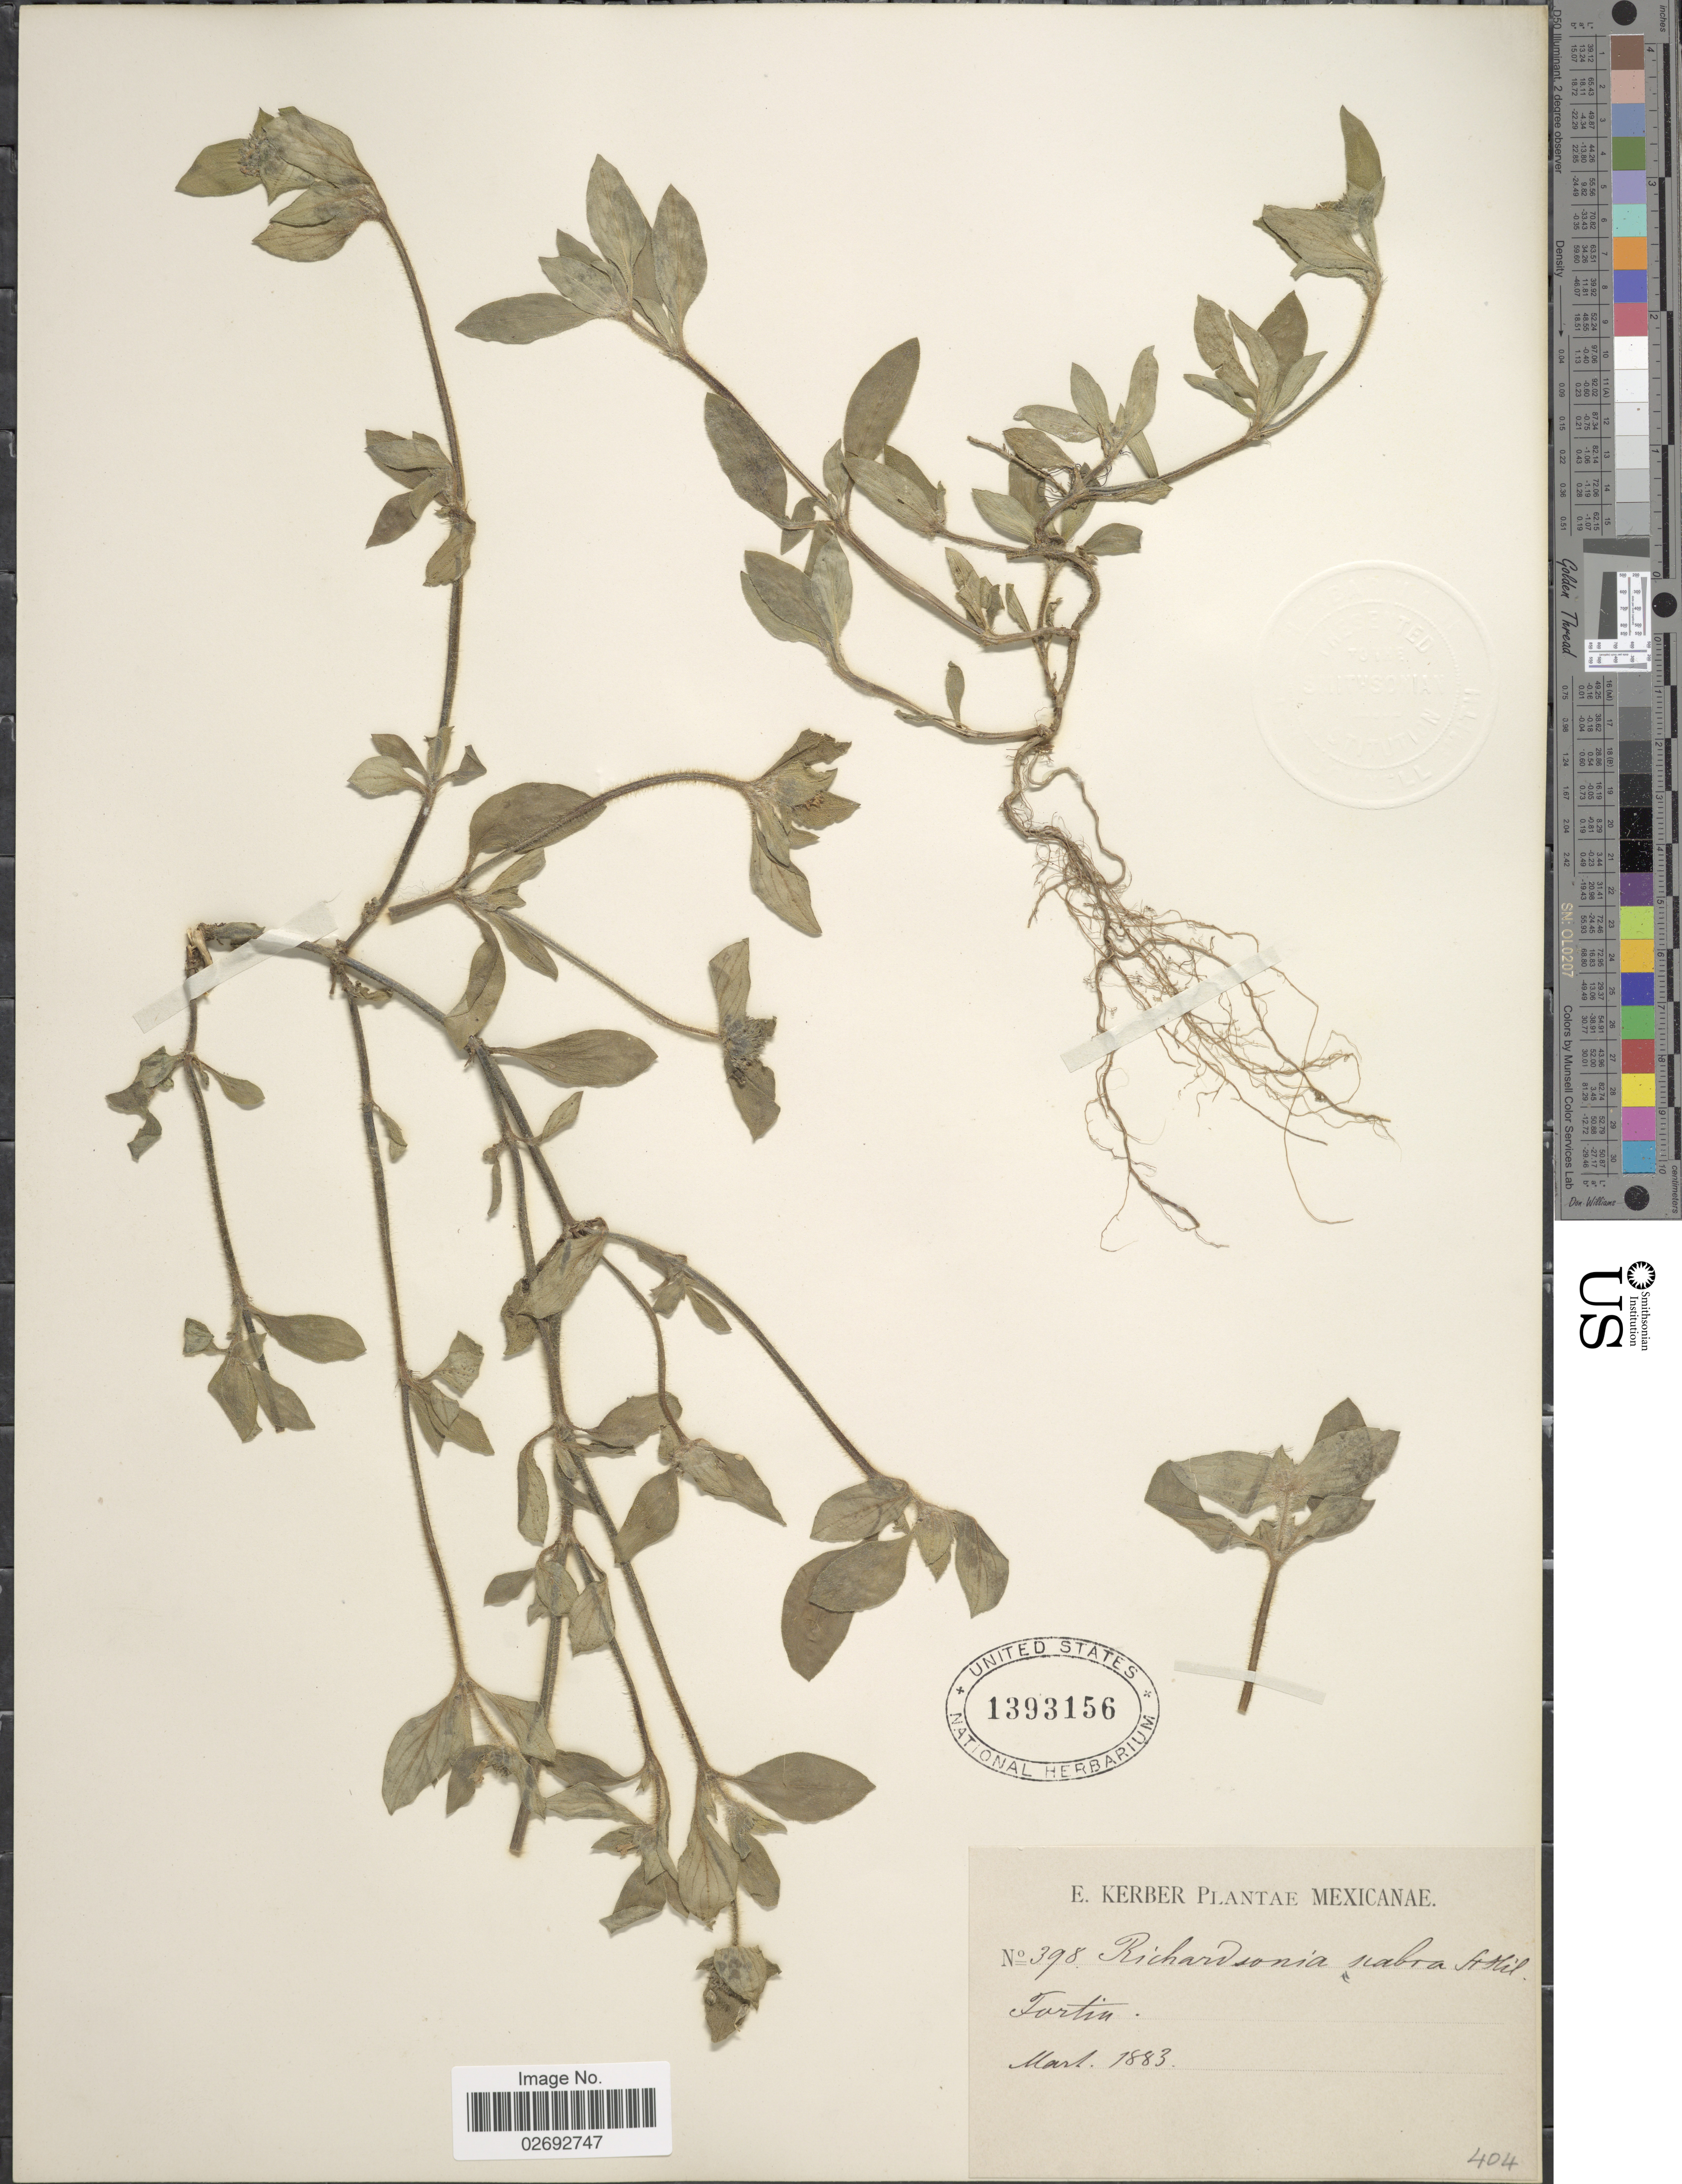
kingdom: Plantae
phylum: Tracheophyta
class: Magnoliopsida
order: Gentianales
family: Rubiaceae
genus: Richardia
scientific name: Richardia scabra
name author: L.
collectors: E. Kerber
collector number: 398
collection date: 1883-03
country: Mexico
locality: Fortin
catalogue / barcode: US 1393156